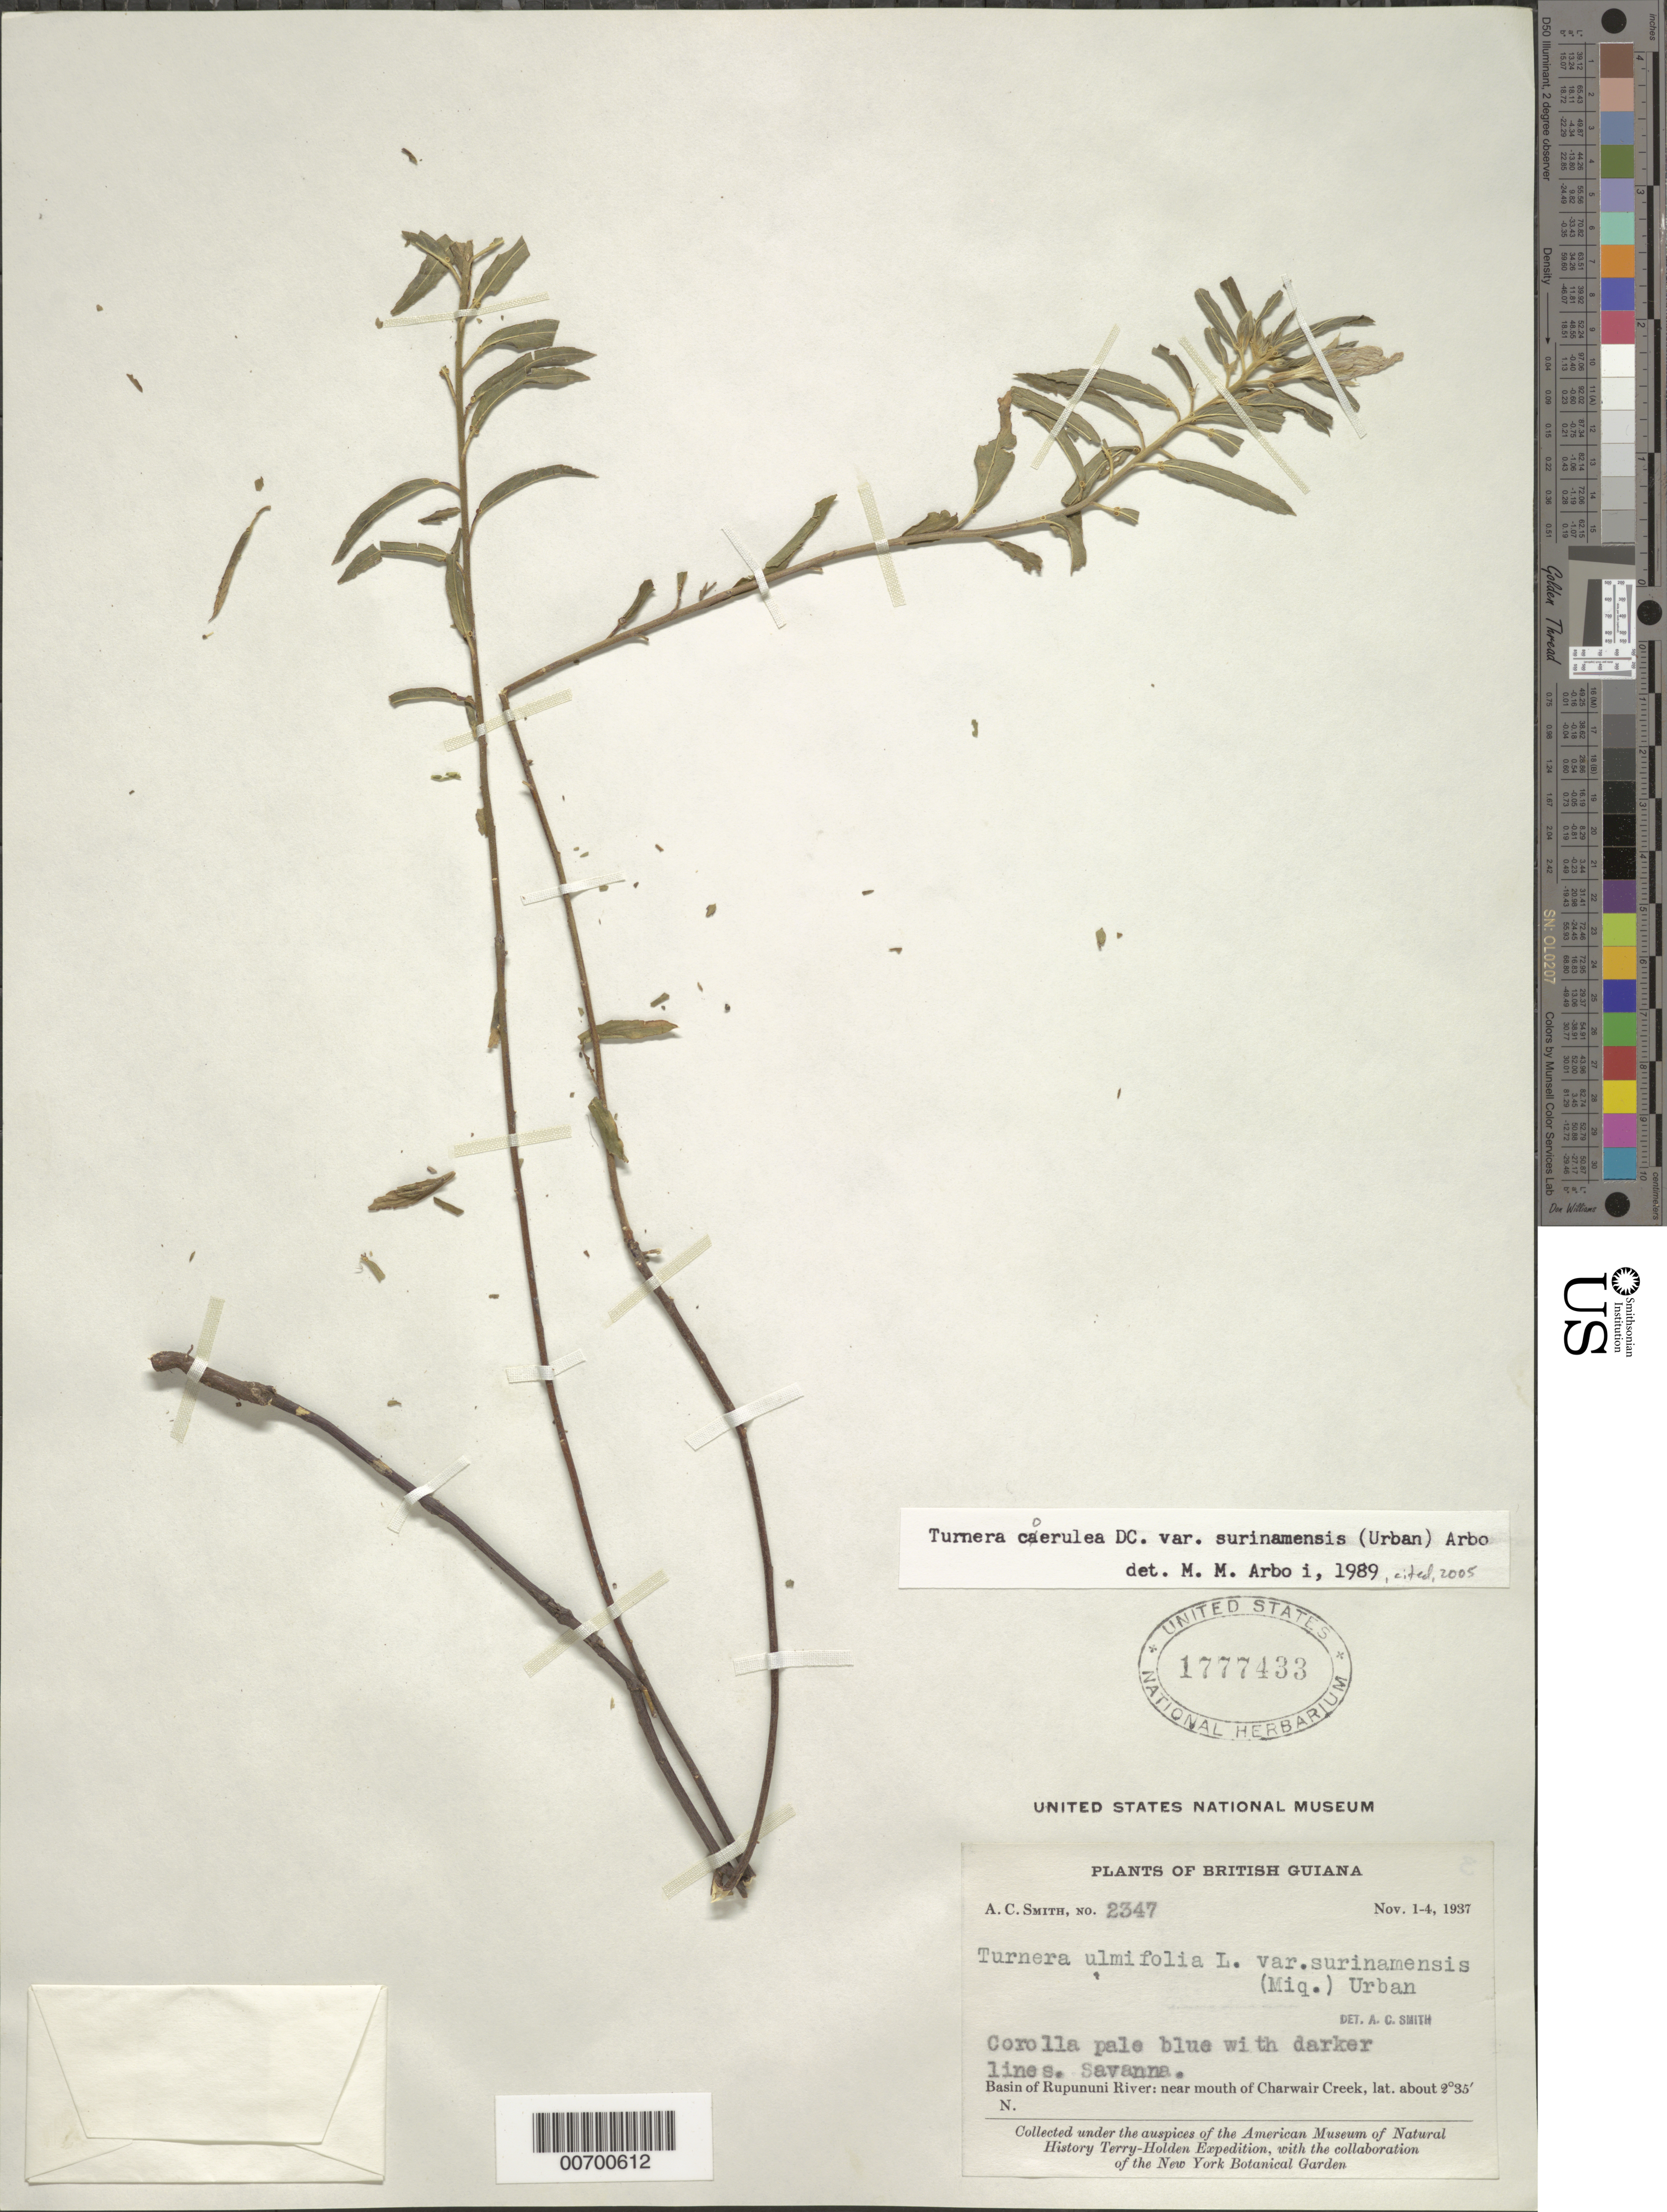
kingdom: Plantae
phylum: Tracheophyta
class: Magnoliopsida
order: Malpighiales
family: Turneraceae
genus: Turnera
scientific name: Turnera coerulea var. surinamensis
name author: Sessé & Moc. ex DC.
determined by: Arbo, M. M.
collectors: A. C. Smith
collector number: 2347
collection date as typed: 1-Nov-37 to 4-Nov-37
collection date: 1937-11-01/1937-11-04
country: Guyana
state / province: U. Takutu-U. Essequibo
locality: Charwair Creek, near mouth, Rupununi R. basin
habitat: Savanna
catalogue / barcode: US 1777433